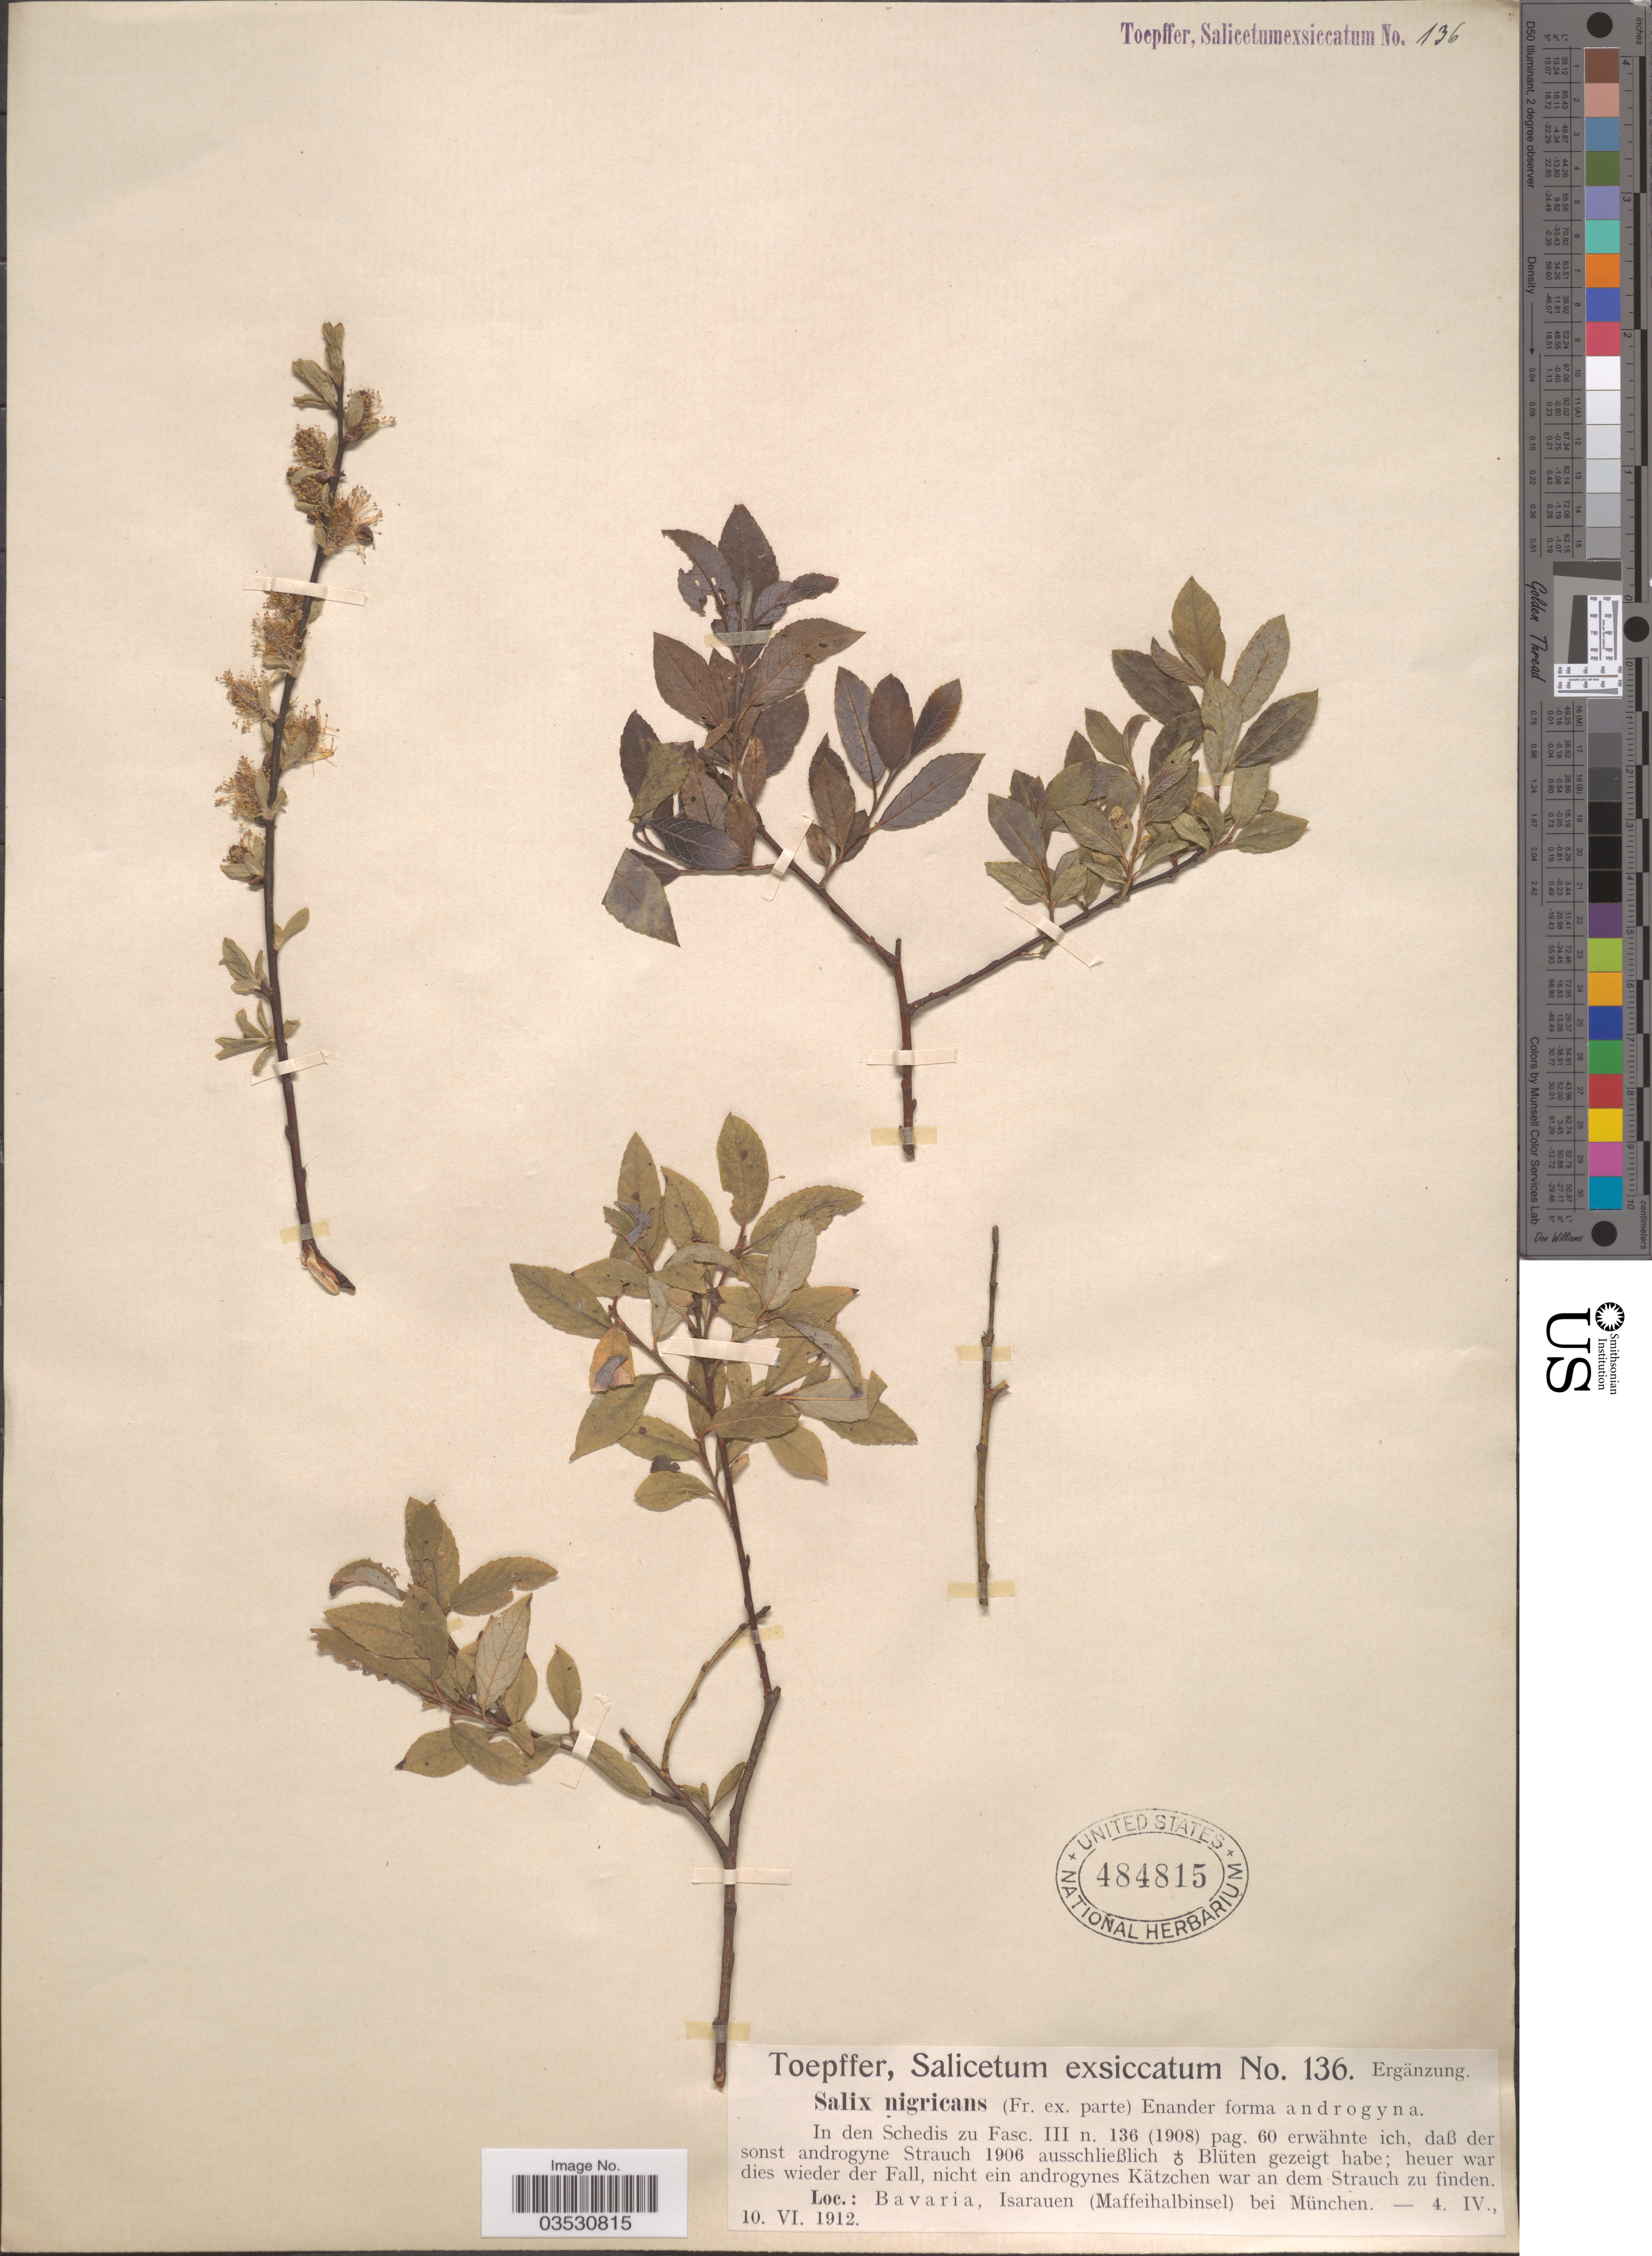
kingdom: Plantae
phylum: Tracheophyta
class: Magnoliopsida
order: Malpighiales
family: Salicaceae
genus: Salix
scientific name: Salix nigricans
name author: Sm.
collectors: A. Toepffer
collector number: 136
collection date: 1912-06-10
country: Germany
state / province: Bayern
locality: Isarauen (Maffeihalbinsel) bei München.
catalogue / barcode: US 484815